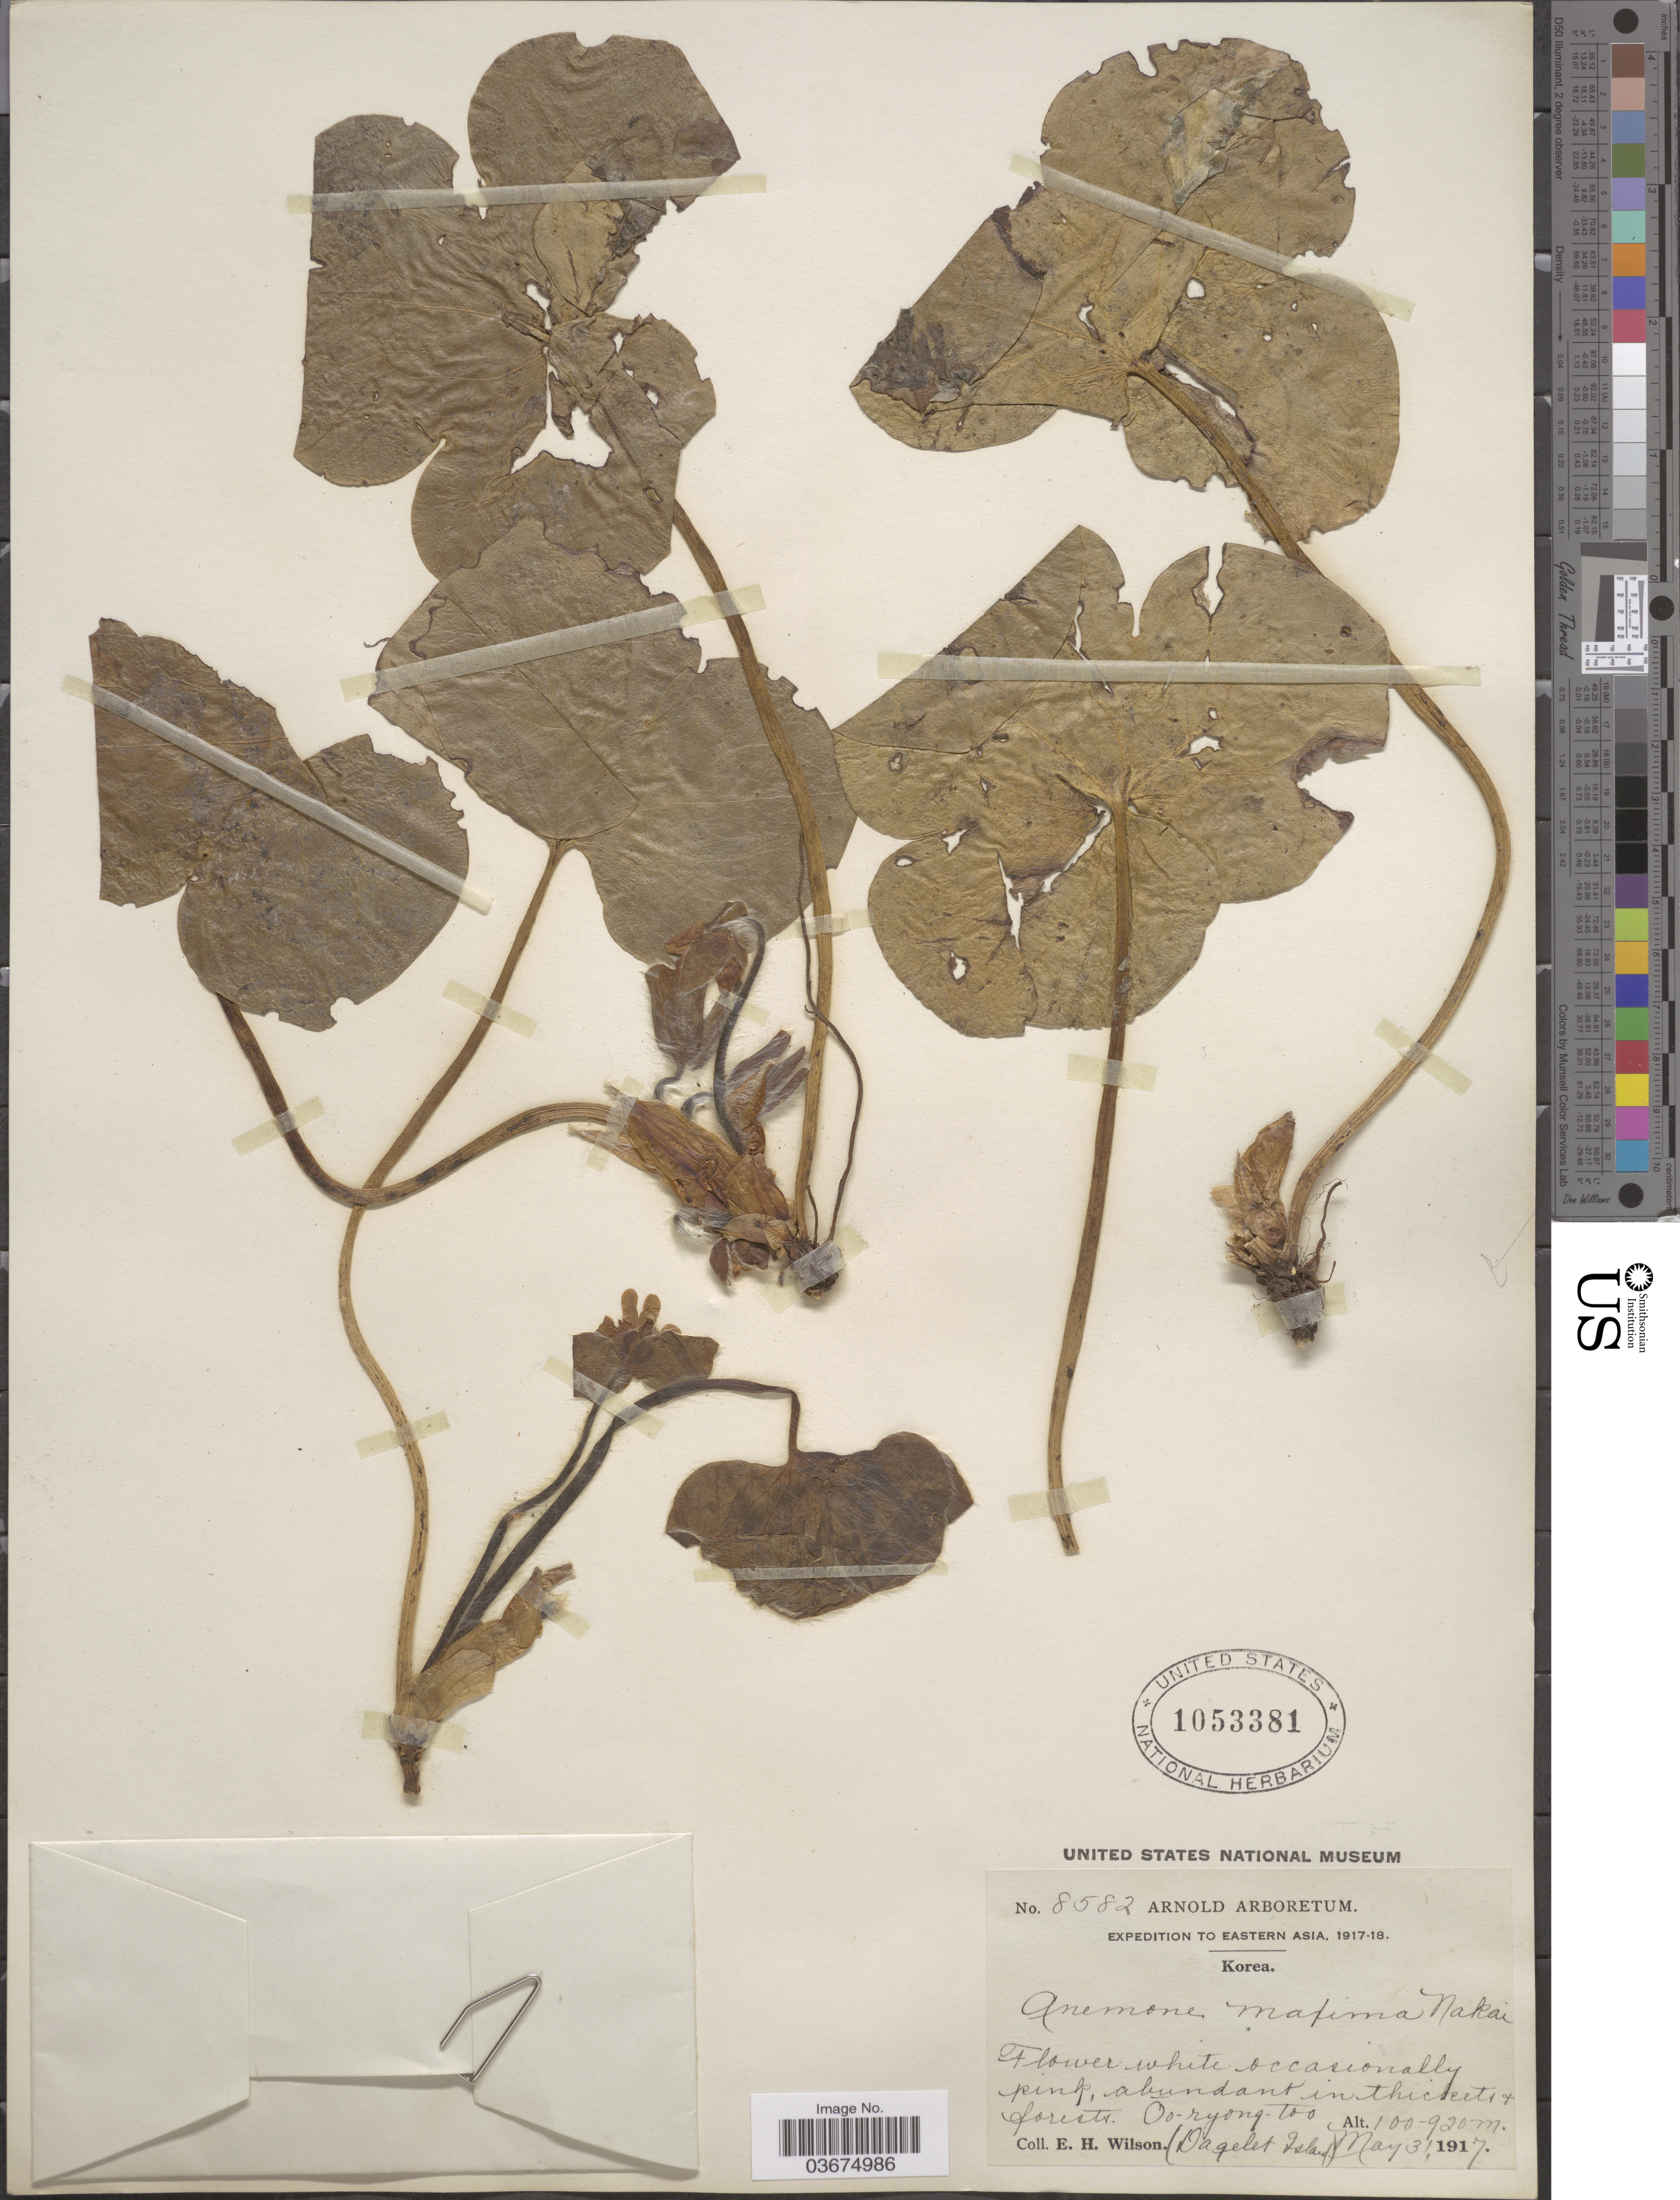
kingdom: Plantae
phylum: Tracheophyta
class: Magnoliopsida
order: Ranunculales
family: Ranunculaceae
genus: Hepatica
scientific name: Hepatica maxima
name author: Nakai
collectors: E. Wilson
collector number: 8582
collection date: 1917-05-31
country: South Korea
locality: Eastern Asia. Abundant in thickets & forests. Oo-ryong-too. (Dagelet Island).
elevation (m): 100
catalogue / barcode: US 1053381